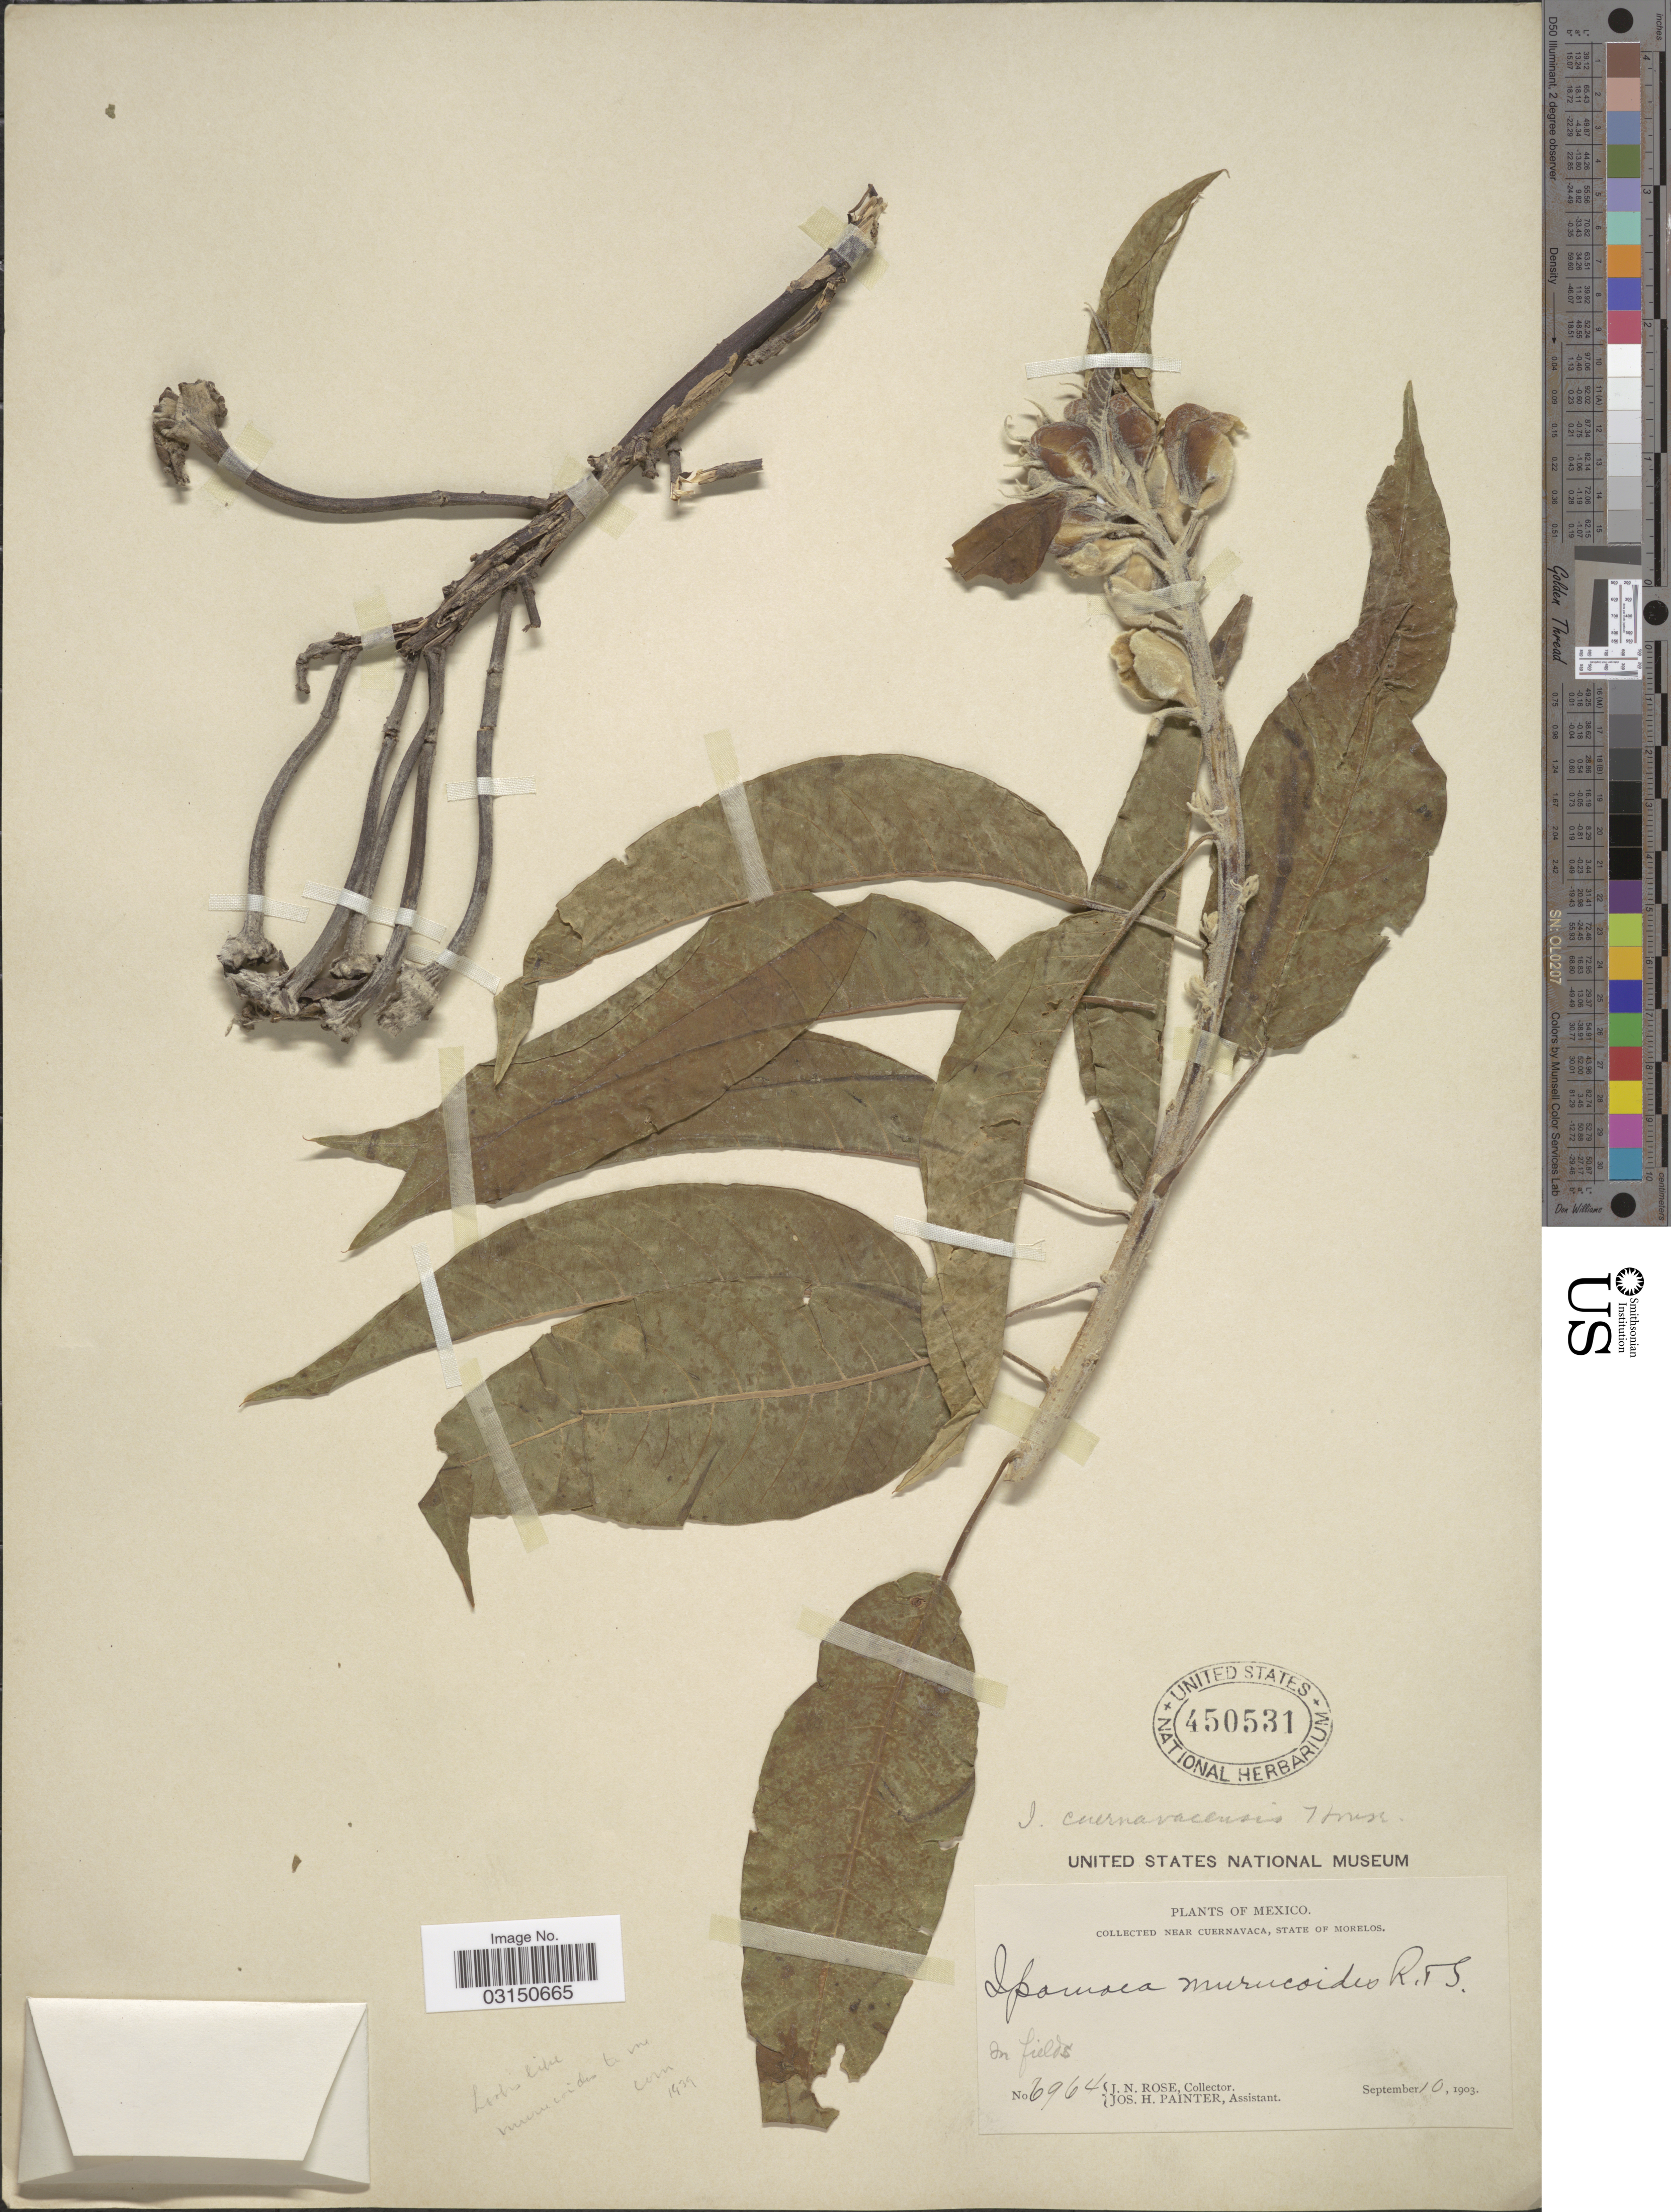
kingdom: Plantae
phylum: Tracheophyta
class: Magnoliopsida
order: Solanales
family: Convolvulaceae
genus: Ipomoea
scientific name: Ipomoea murucoides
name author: Roem. & Schult.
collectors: J. N. Rose & J. H. Painter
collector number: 6964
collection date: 1903-09-10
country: Mexico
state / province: Morelos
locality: Near Cuernavaca.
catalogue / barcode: US 450531